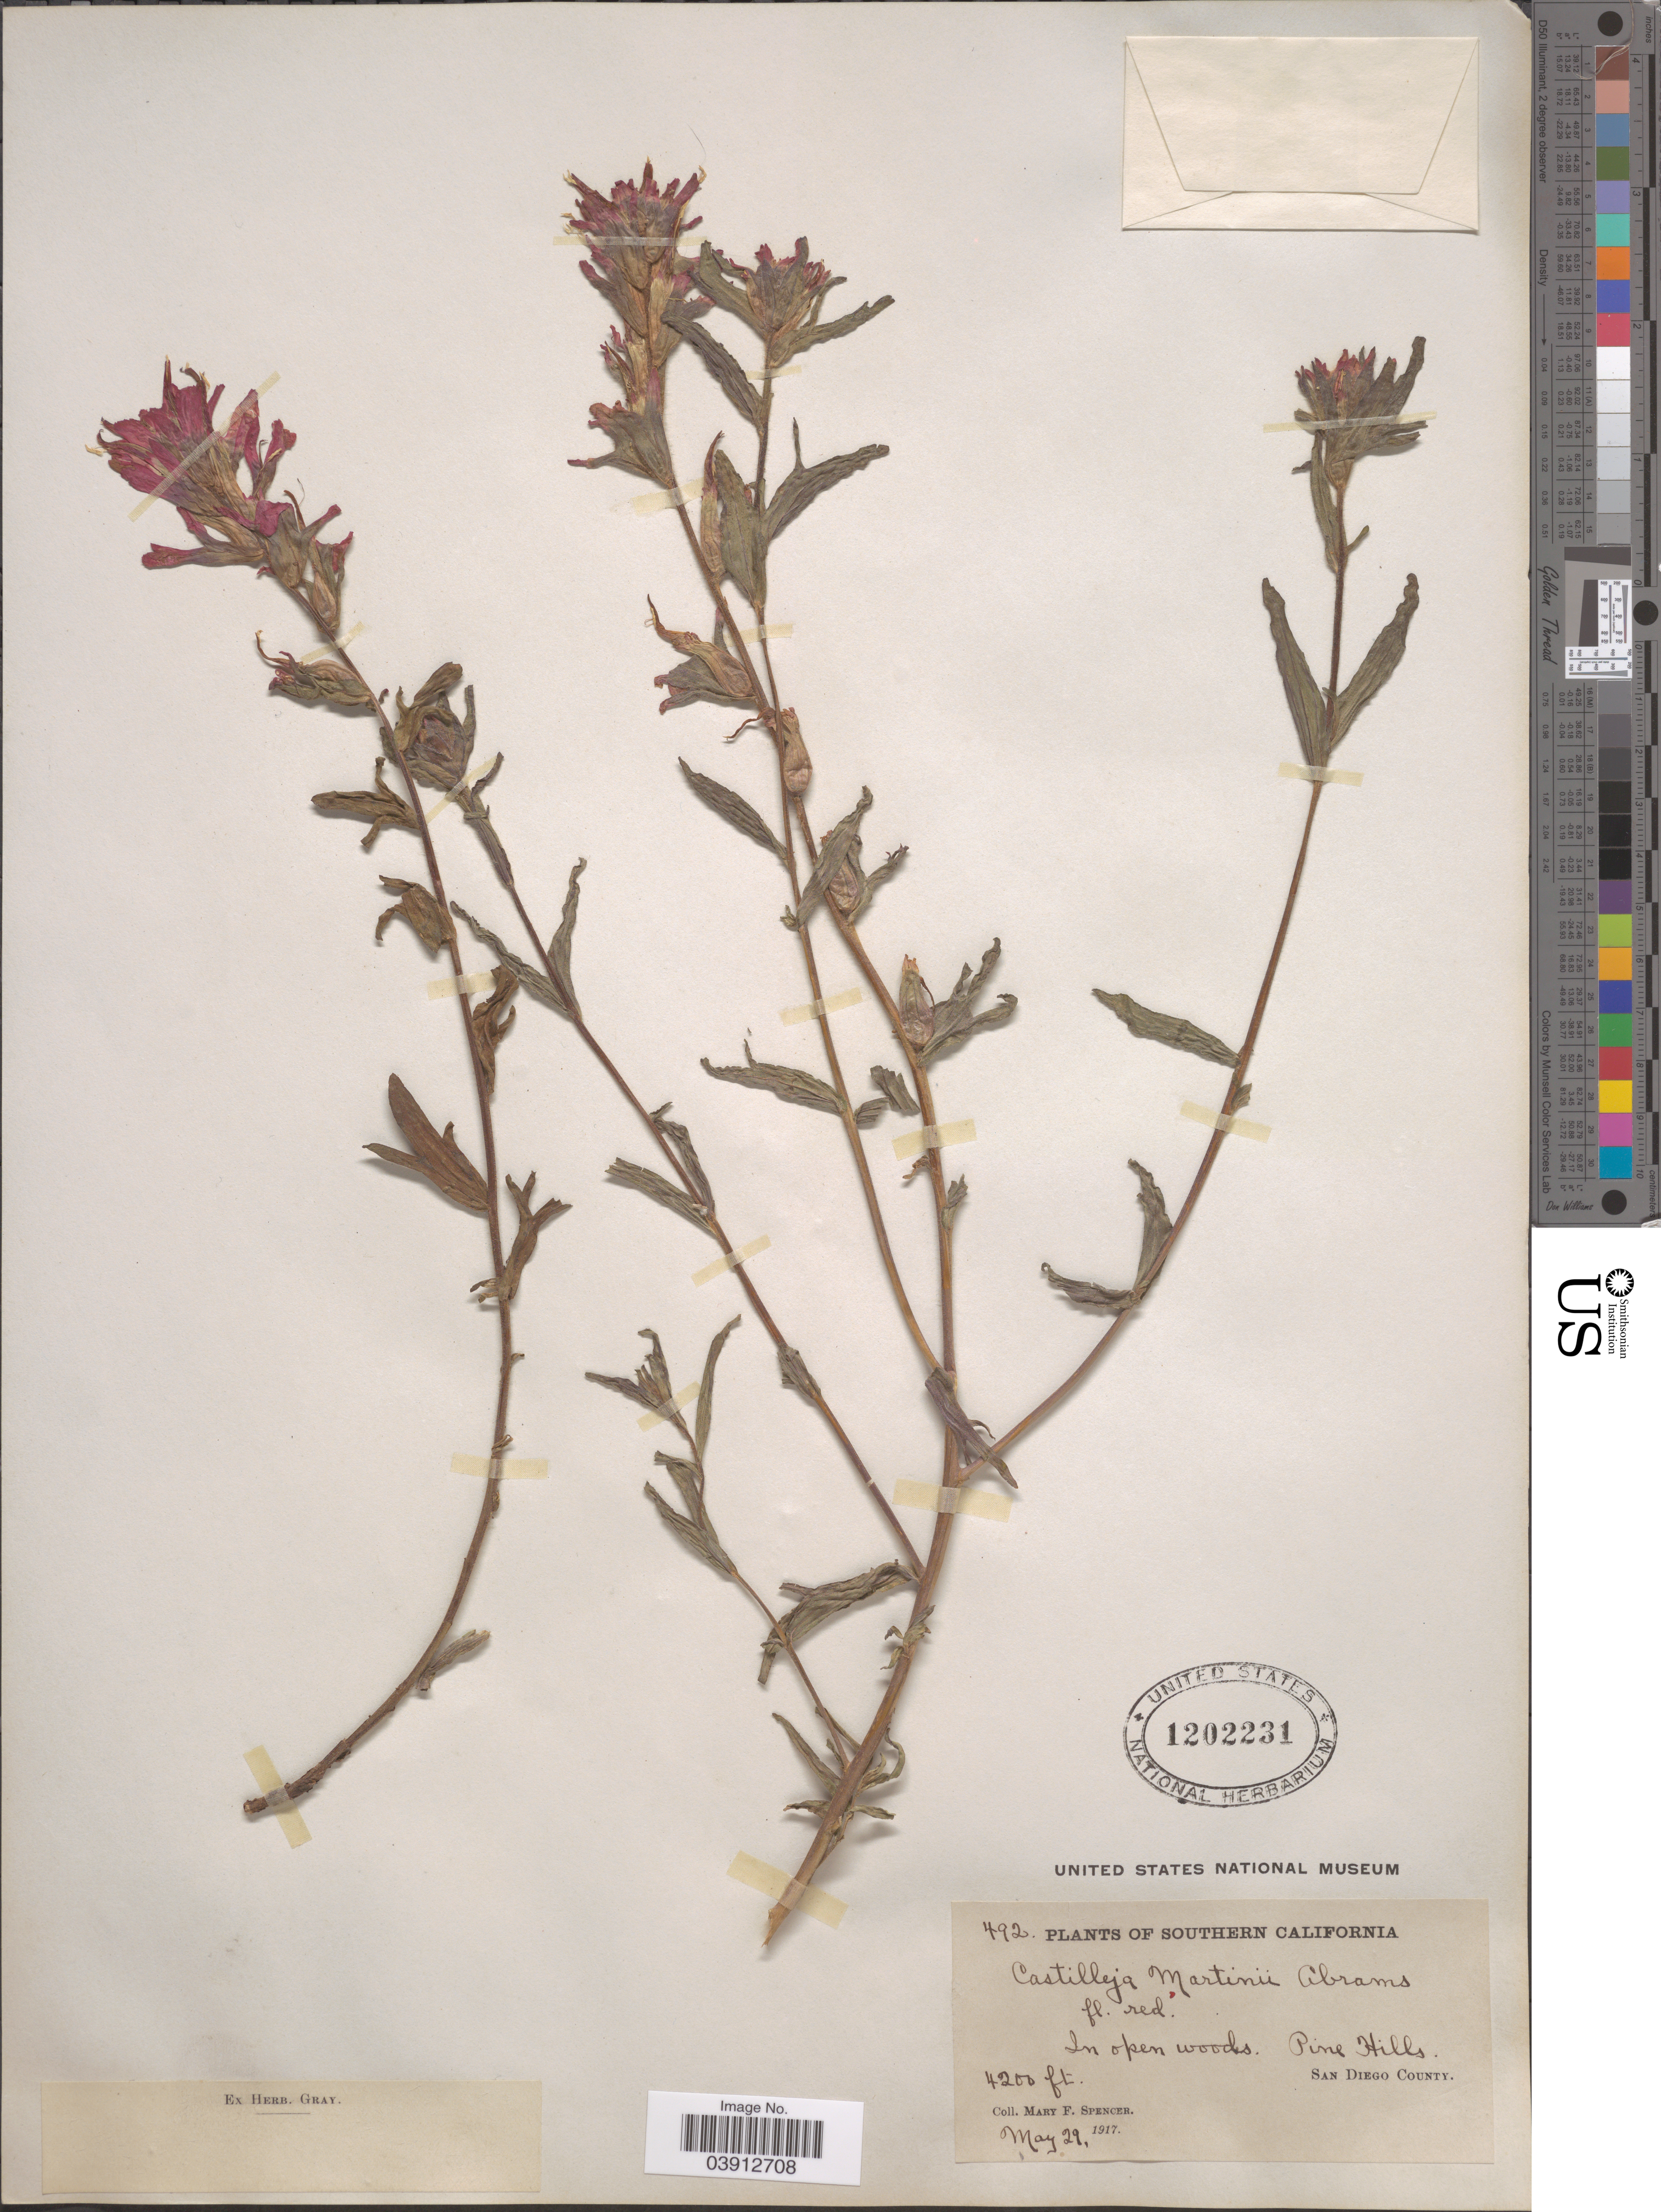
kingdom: Plantae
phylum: Tracheophyta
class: Magnoliopsida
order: Lamiales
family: Orobanchaceae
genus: Castilleja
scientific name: Castilleja martinii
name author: Abrams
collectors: M. Spencer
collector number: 492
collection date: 1917-05-29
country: United States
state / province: California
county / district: San Diego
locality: Southern California. In open woods. Pine Hills. San Diego County.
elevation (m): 1280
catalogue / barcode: US 1202231